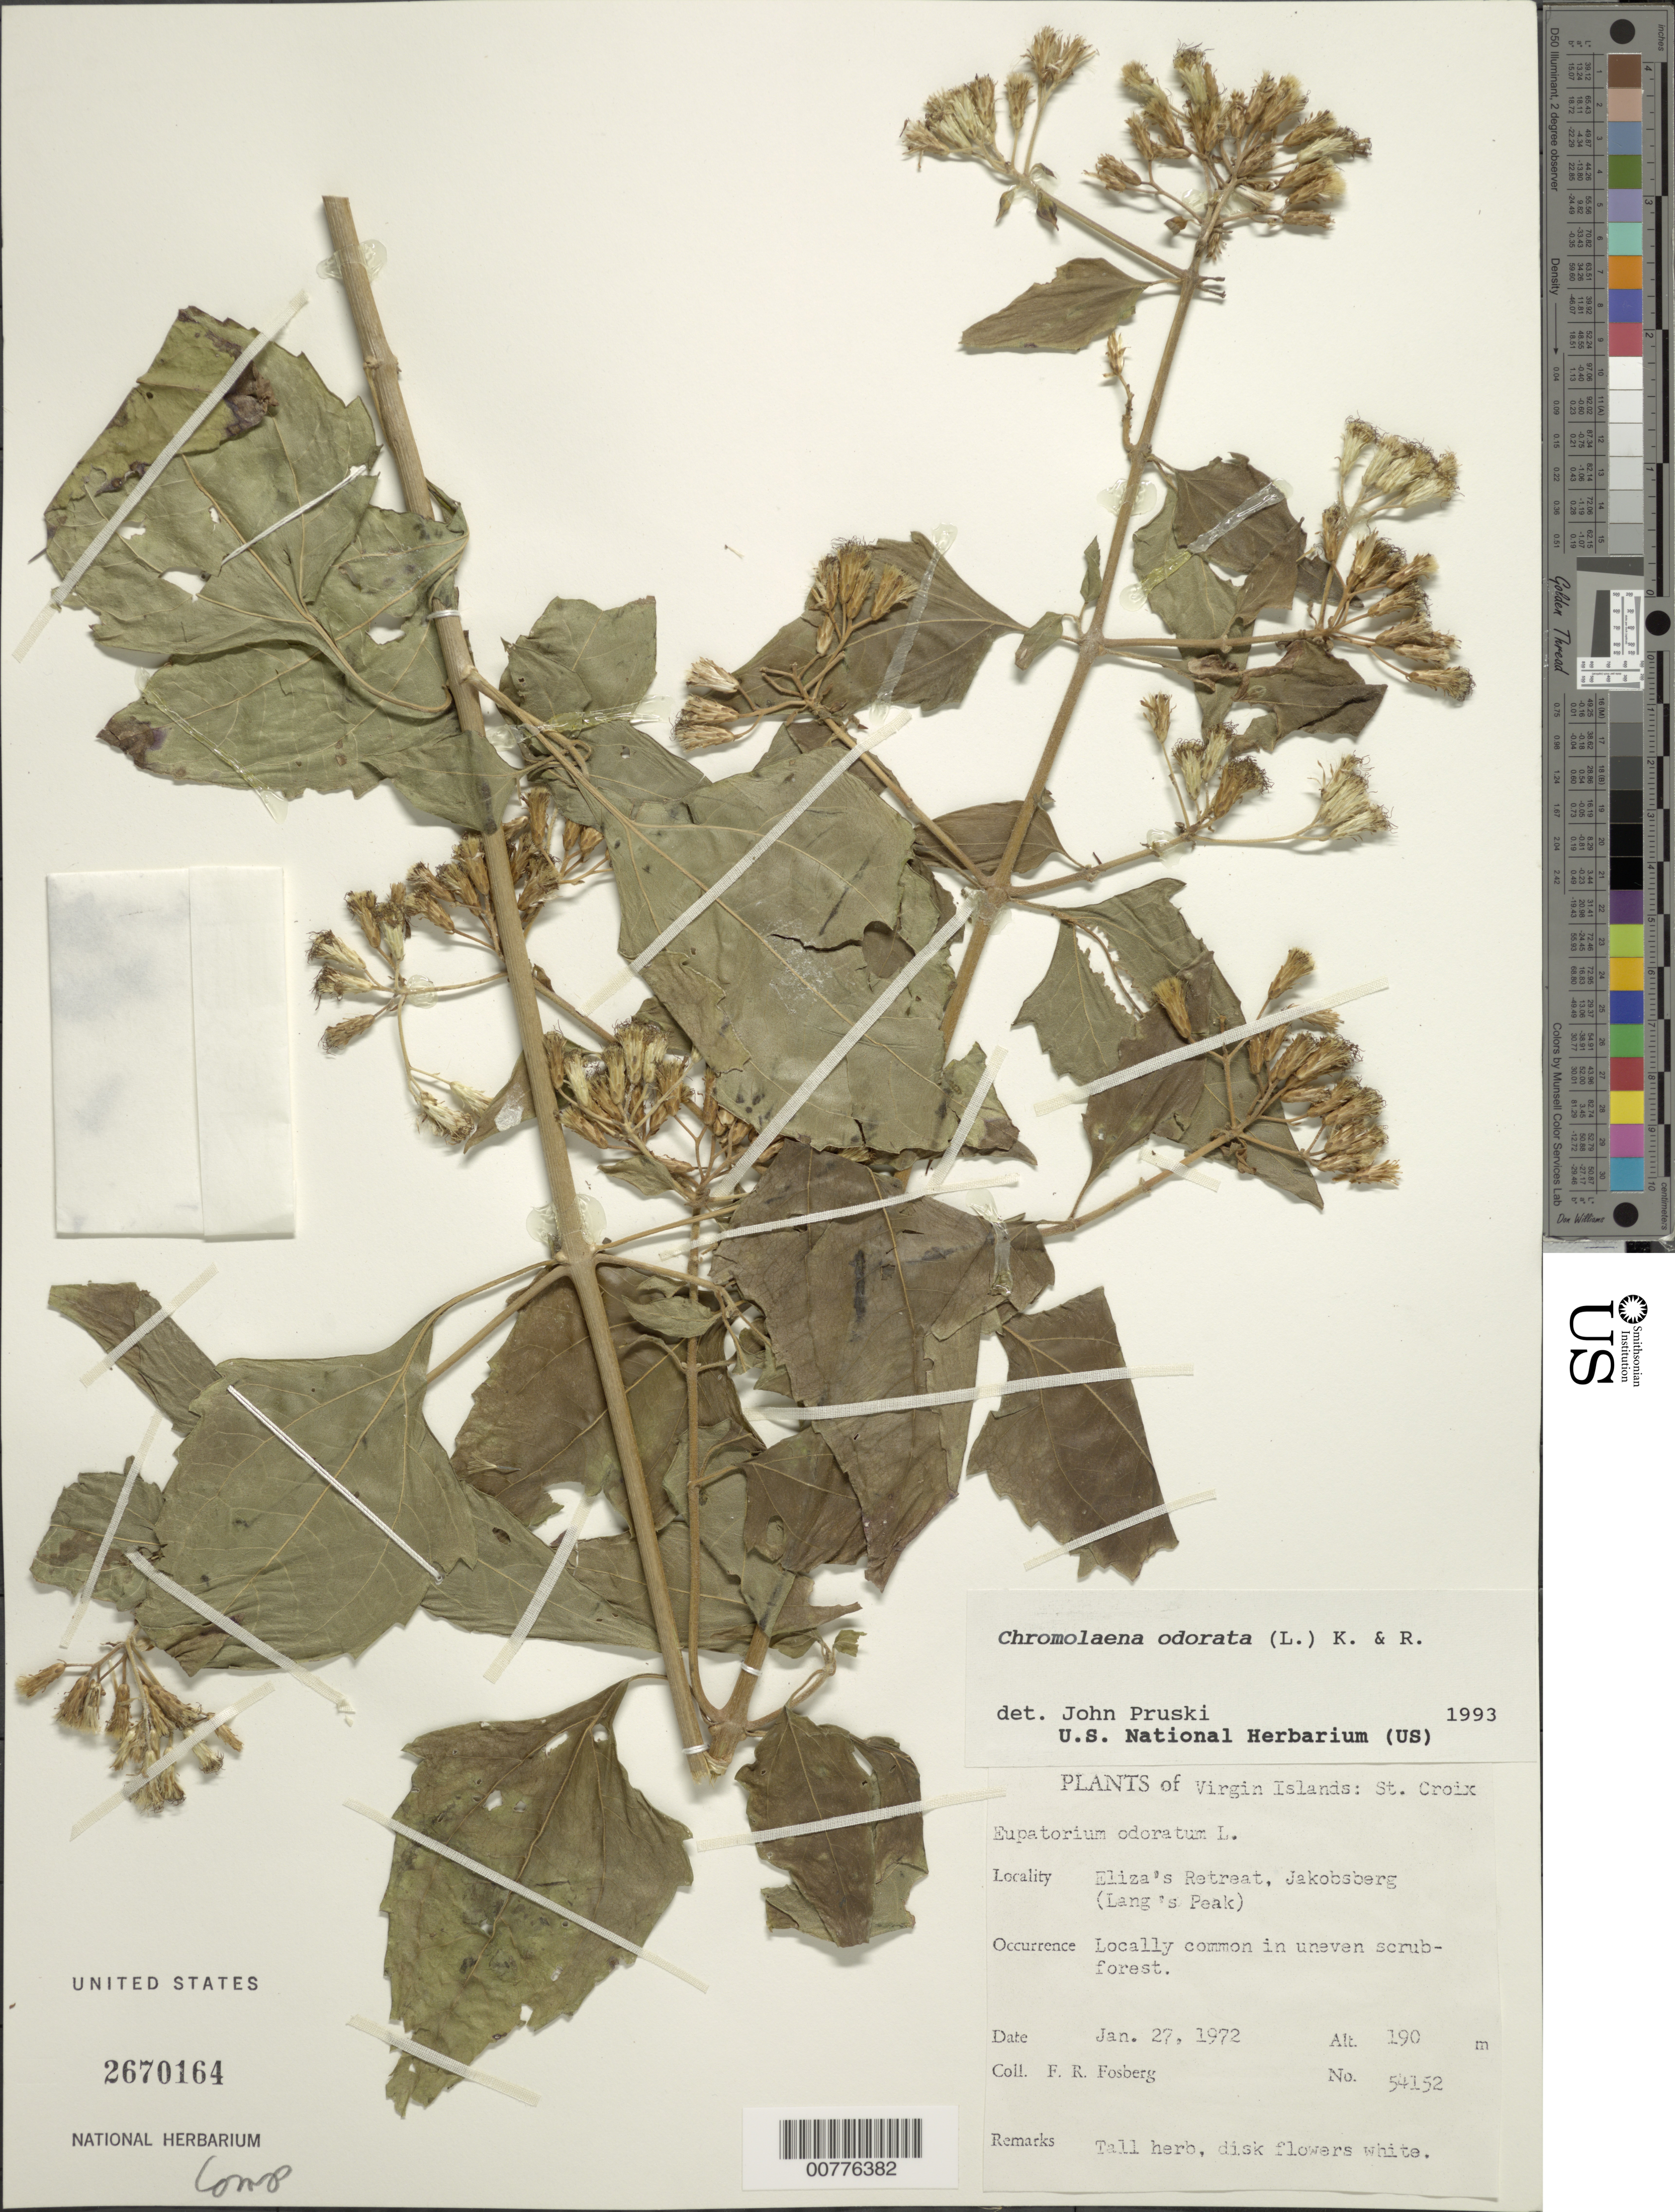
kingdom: Plantae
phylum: Tracheophyta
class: Magnoliopsida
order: Asterales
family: Asteraceae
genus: Chromolaena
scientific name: Chromolaena odorata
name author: (L.) R.M. King & H. Rob.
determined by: Pruski, J. F.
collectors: F. R. Fosberg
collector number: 54152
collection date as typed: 27 Jan 1972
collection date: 1972-01-27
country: U.S. Virgin Islands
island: St. Croix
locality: Eliza's Retreat, Jakobsberg (Lang's Peak)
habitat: Locally common in uneven scrubforest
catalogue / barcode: US 2670164